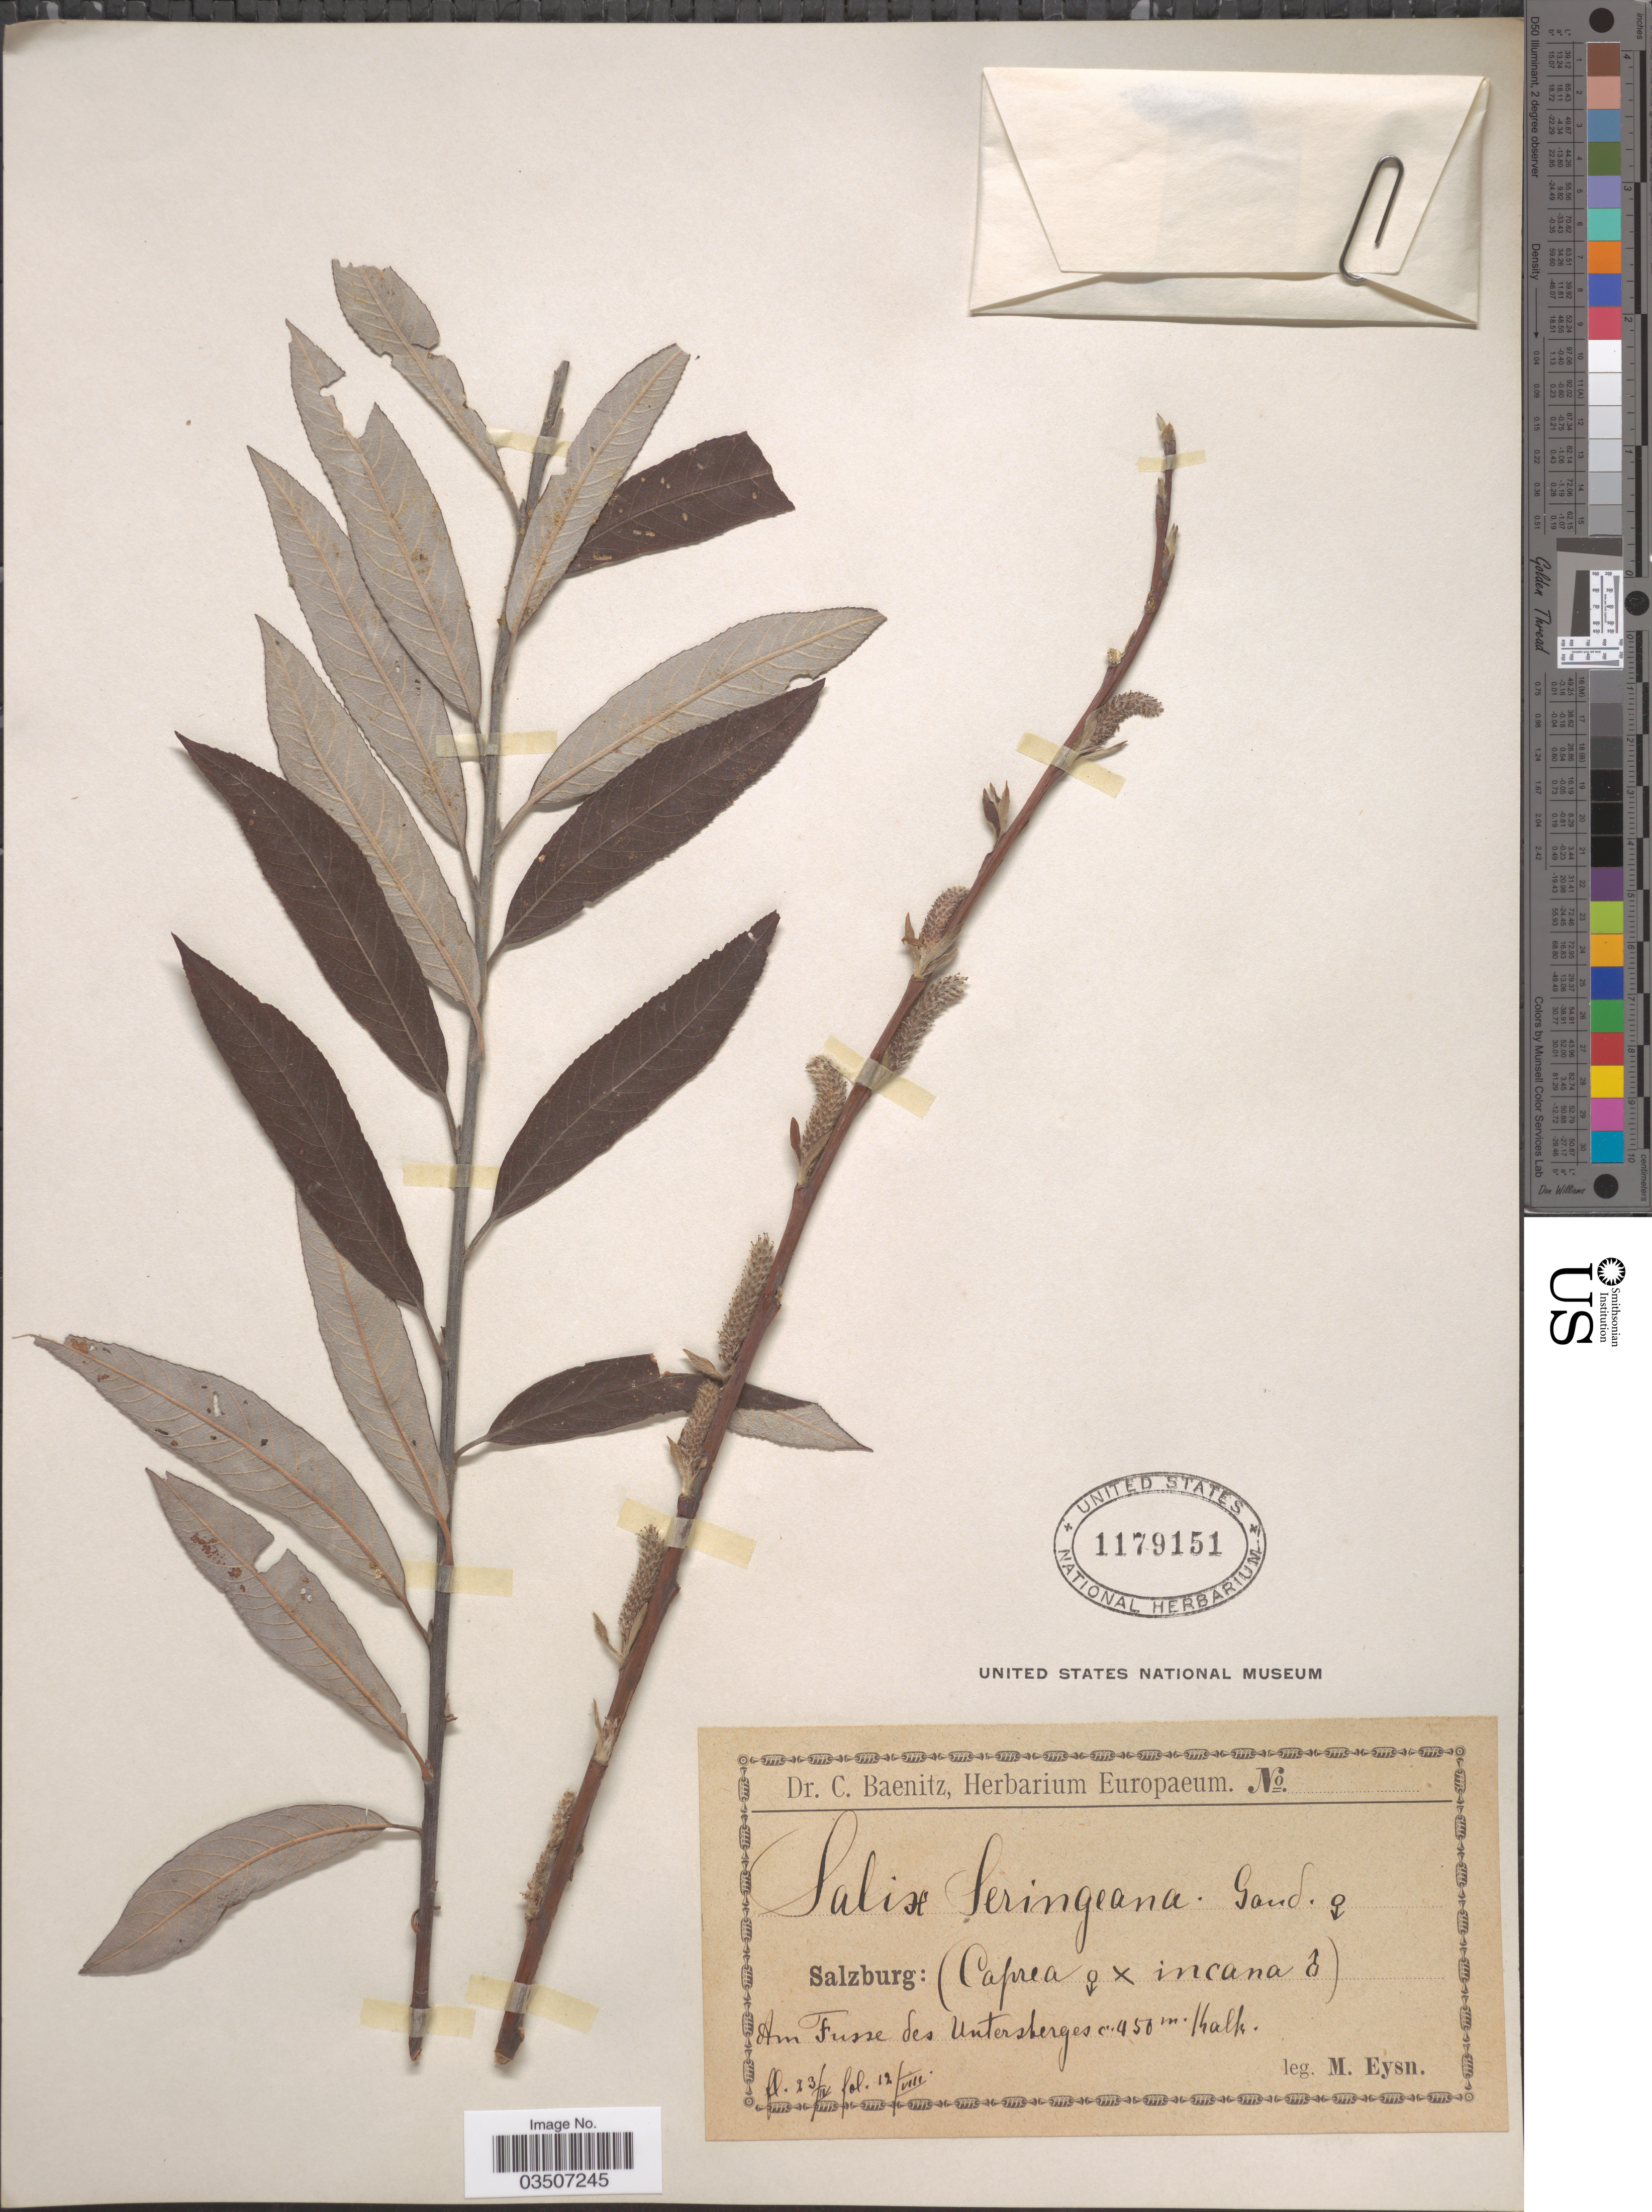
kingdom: Plantae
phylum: Tracheophyta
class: Magnoliopsida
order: Malpighiales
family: Salicaceae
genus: Salix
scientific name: Salix seringiana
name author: Gaudin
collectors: M. Eysn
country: Austria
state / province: Salzburg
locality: Am Fusse des Untersberges.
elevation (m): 450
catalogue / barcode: US 1179151